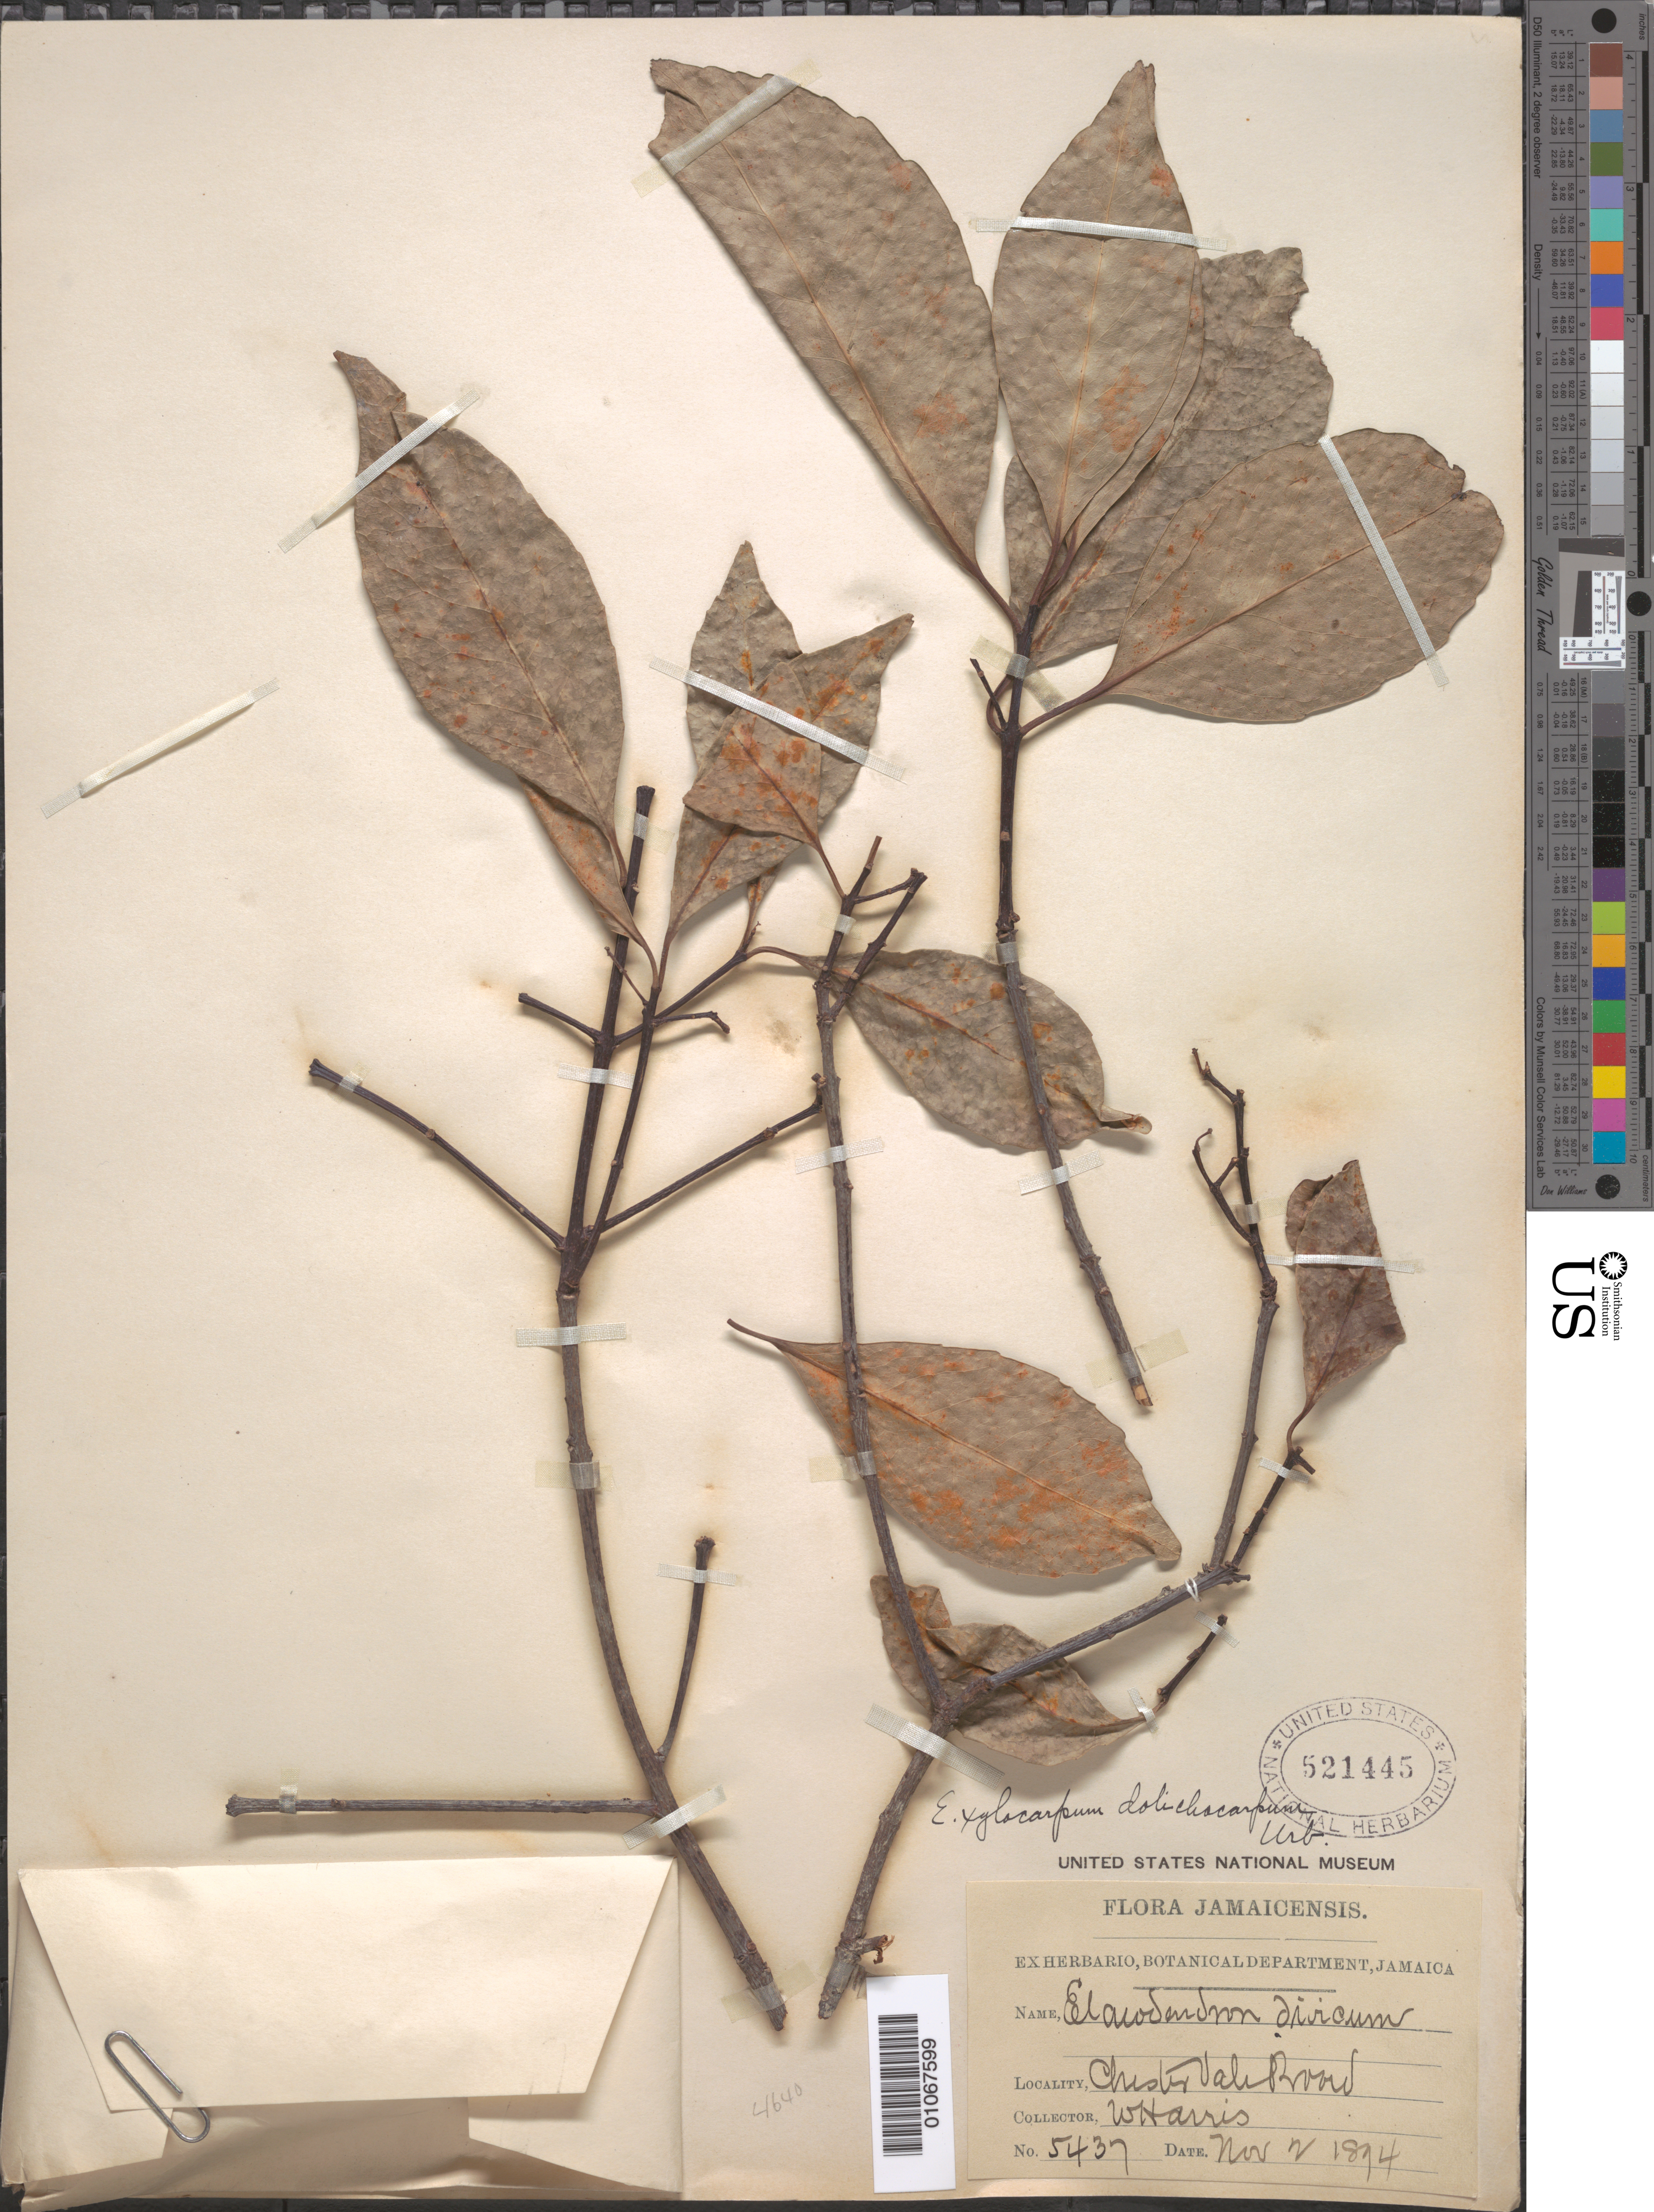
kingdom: Plantae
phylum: Tracheophyta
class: Magnoliopsida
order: Celastrales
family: Celastraceae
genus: Elaeodendron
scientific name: Elaeodendron xylocarpum var. dolichocarpum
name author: Urb.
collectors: W. Harris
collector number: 5437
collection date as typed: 02 Nov 1894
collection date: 1894-11-02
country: Jamaica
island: Jamaica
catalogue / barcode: US 521445